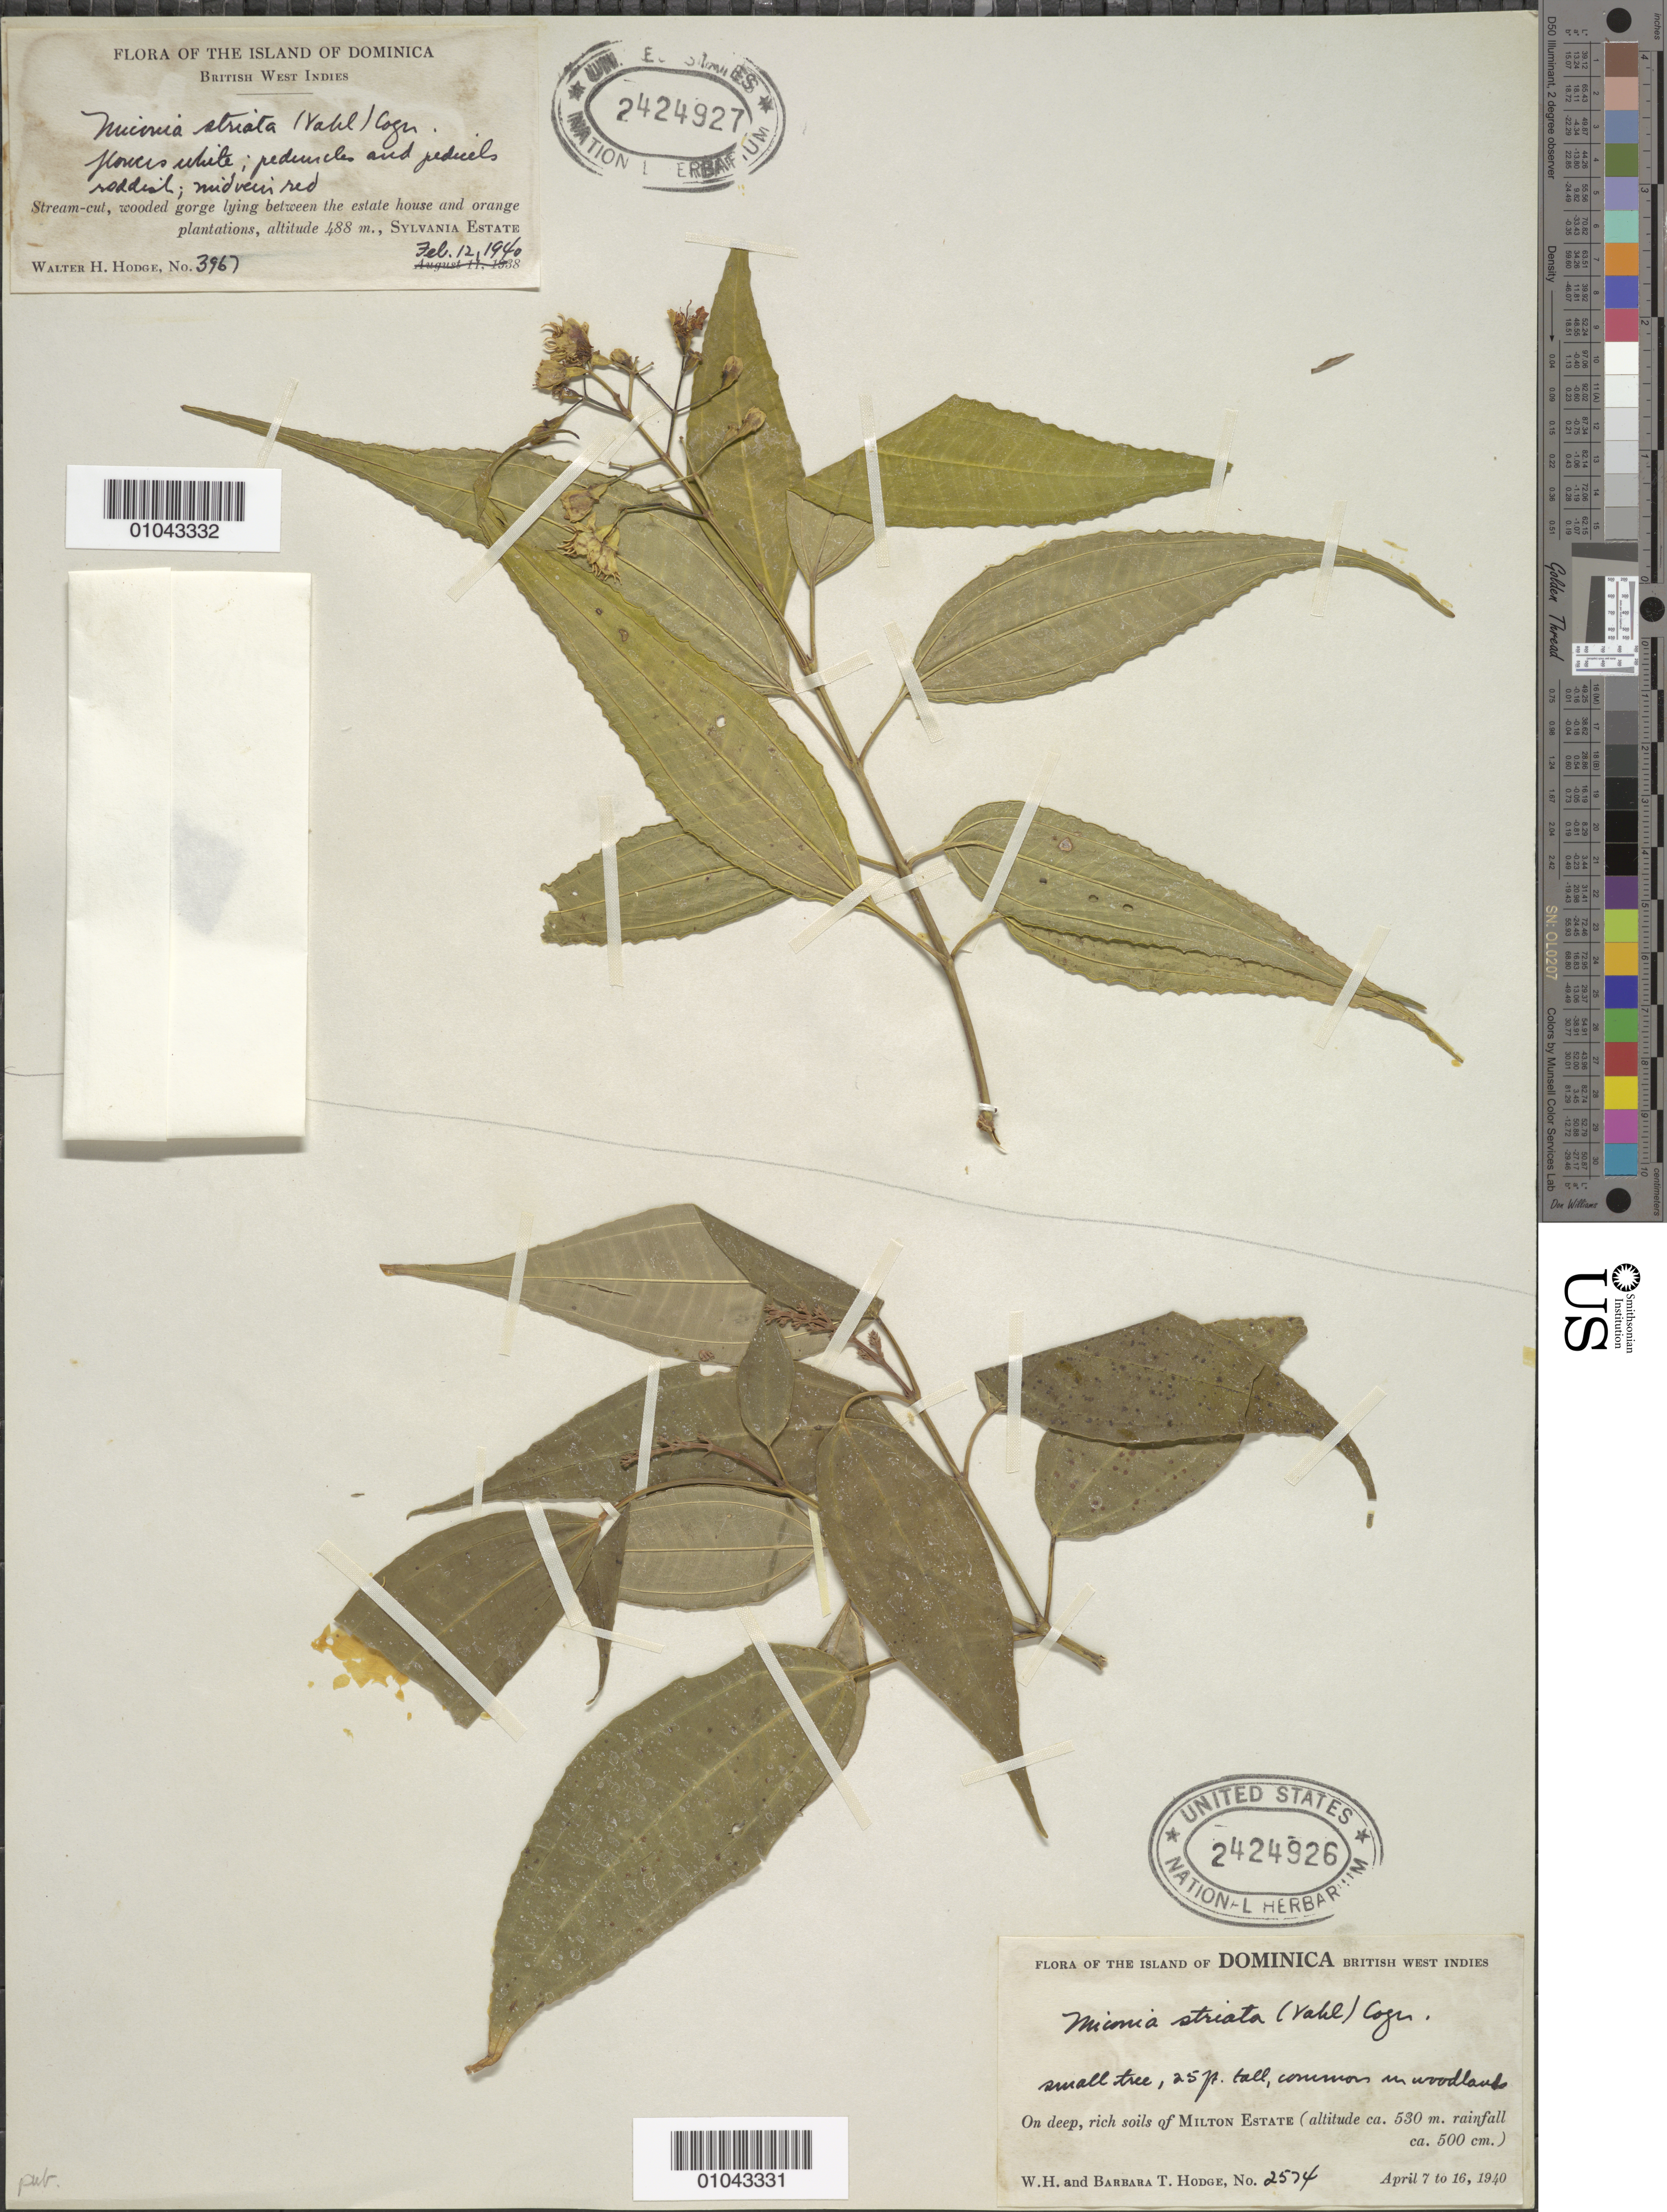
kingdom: Plantae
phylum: Tracheophyta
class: Magnoliopsida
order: Myrtales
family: Melastomataceae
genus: Miconia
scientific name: Miconia striata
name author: (Vahl) Cogn.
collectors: W. Hodge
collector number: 3967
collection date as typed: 12 Feb 1940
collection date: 1940-02-12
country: Dominica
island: Dominica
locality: Sylvania Estate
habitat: Stream-cut, wooded gorge lying between the estate house and orange plantations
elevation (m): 488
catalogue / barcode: US 2424927